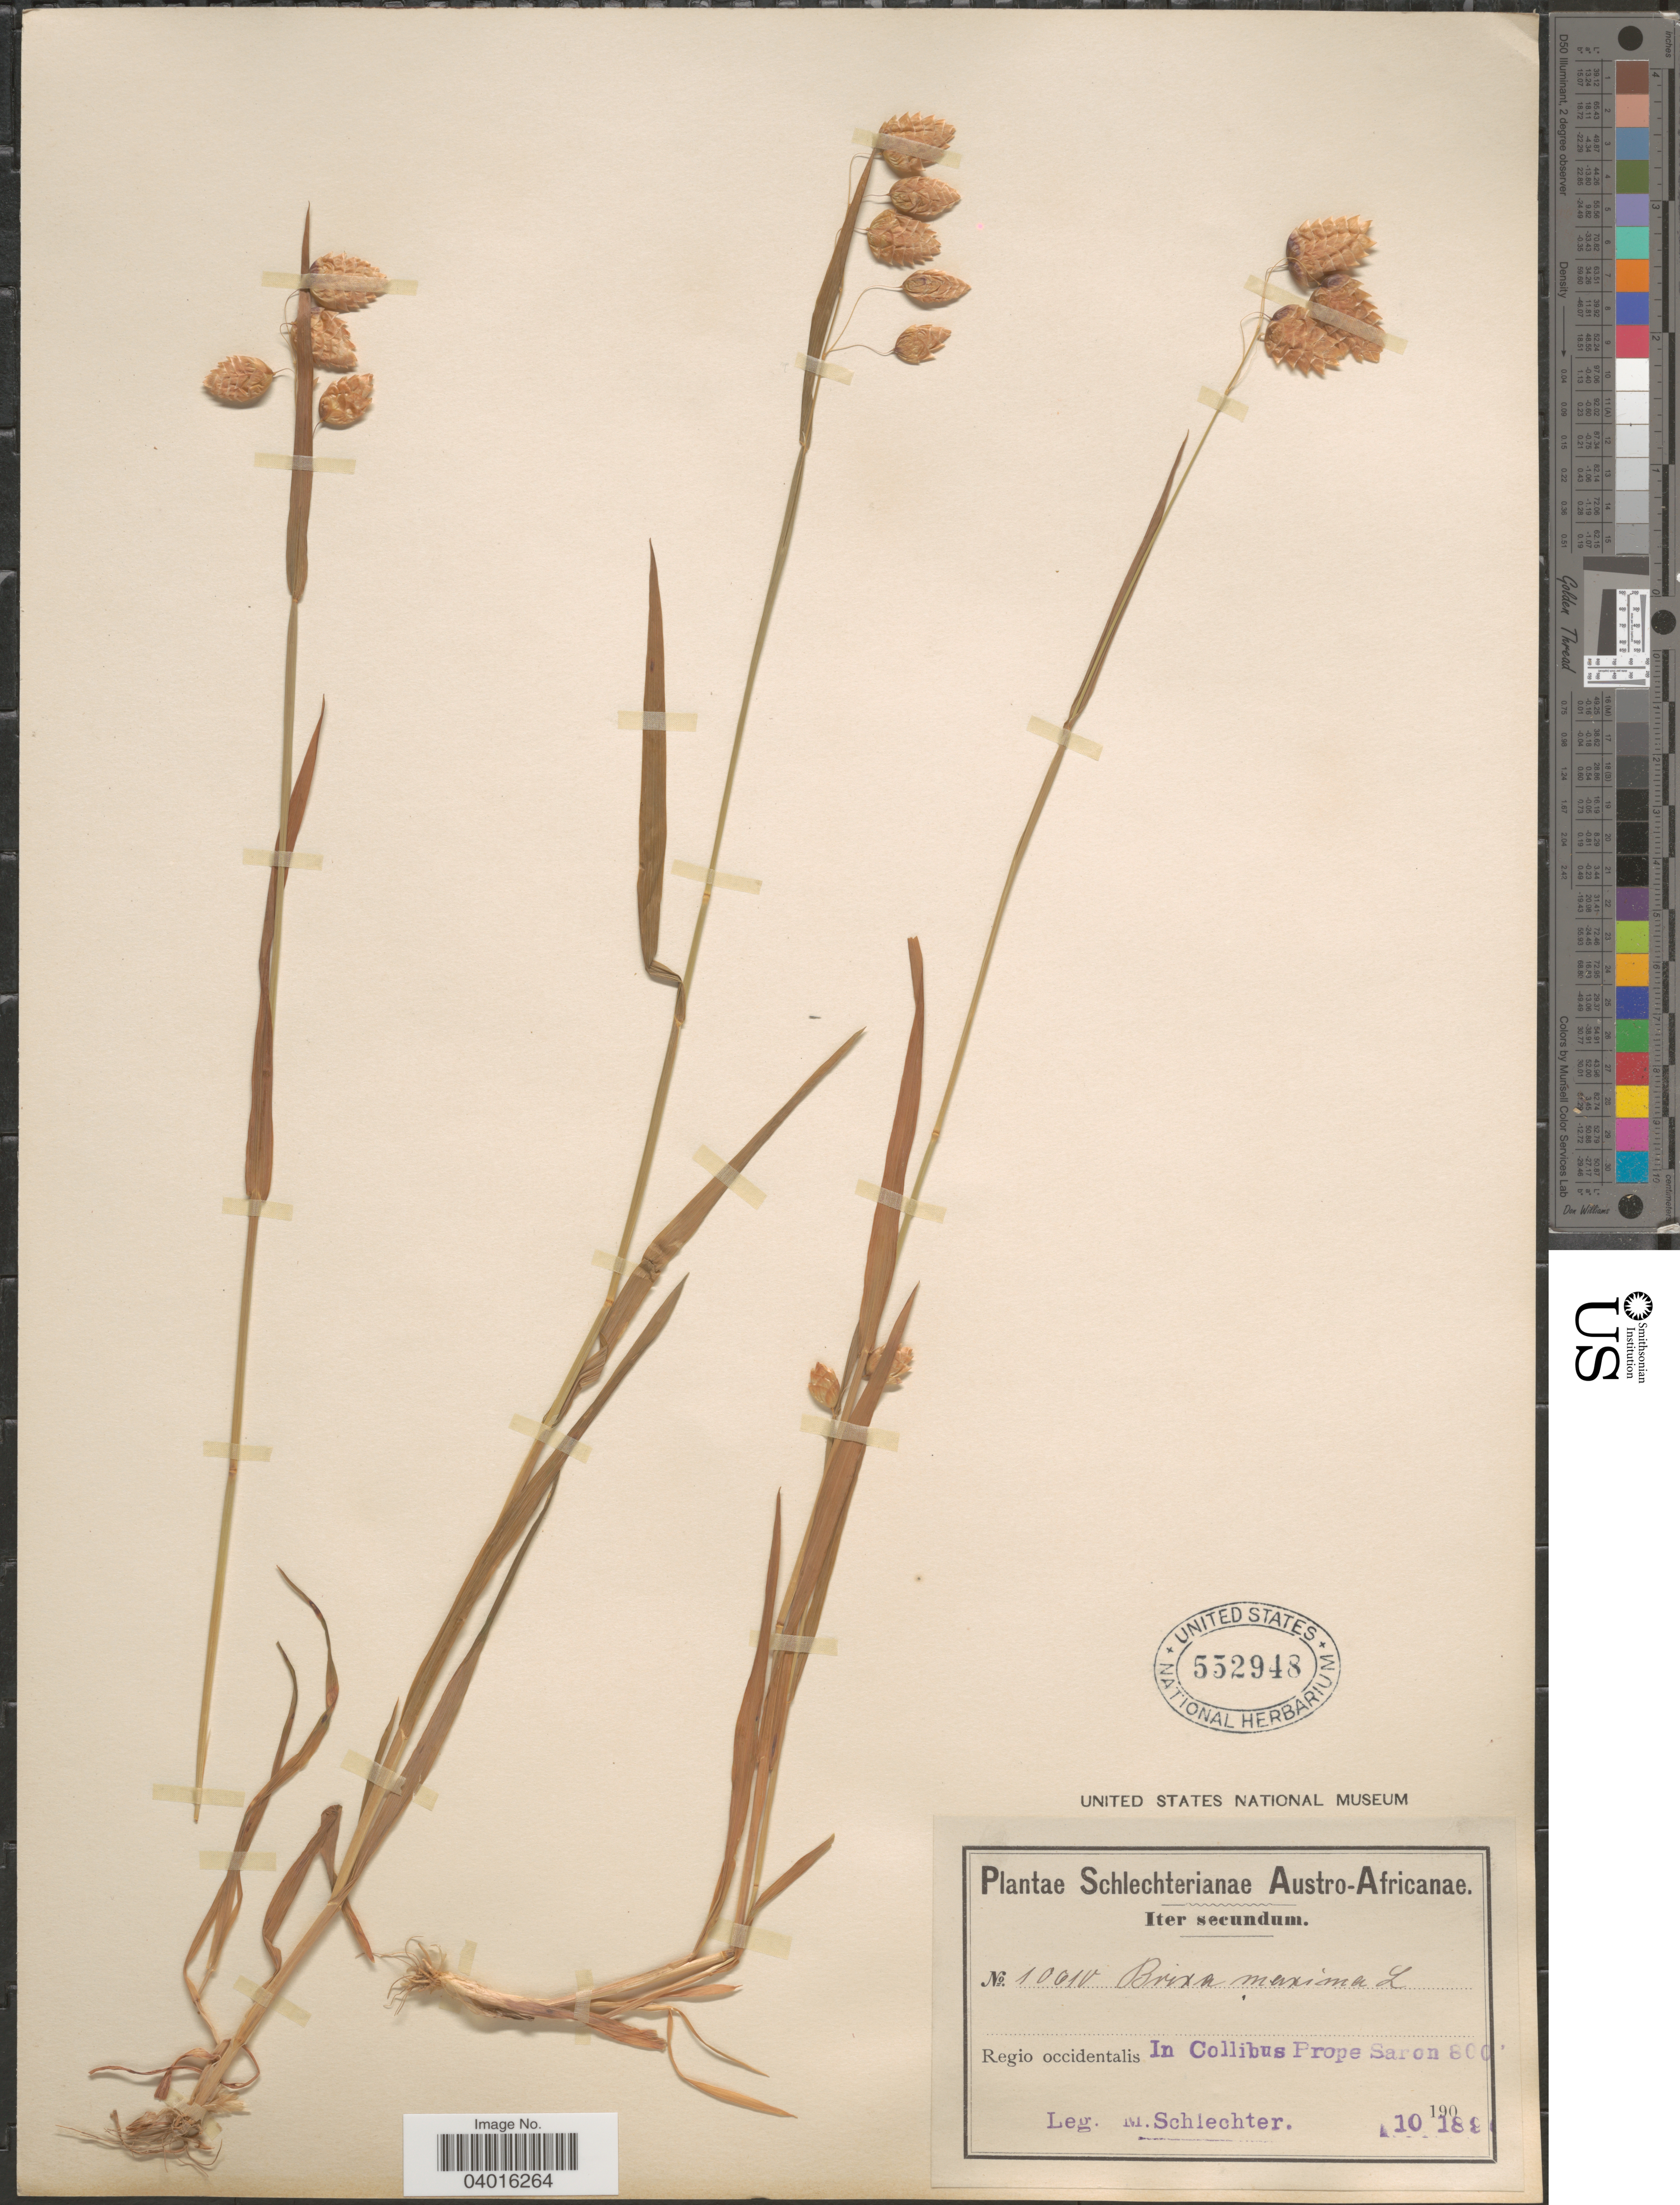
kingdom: Plantae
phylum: Tracheophyta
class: Liliopsida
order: Poales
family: Poaceae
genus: Briza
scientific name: Briza maxima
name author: L.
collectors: M. Schlechter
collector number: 10610*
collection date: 1890-10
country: South Africa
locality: Austro-Africanae. Regio occidentalis. In Collibus Prope Saron.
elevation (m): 244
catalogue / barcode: US 552948